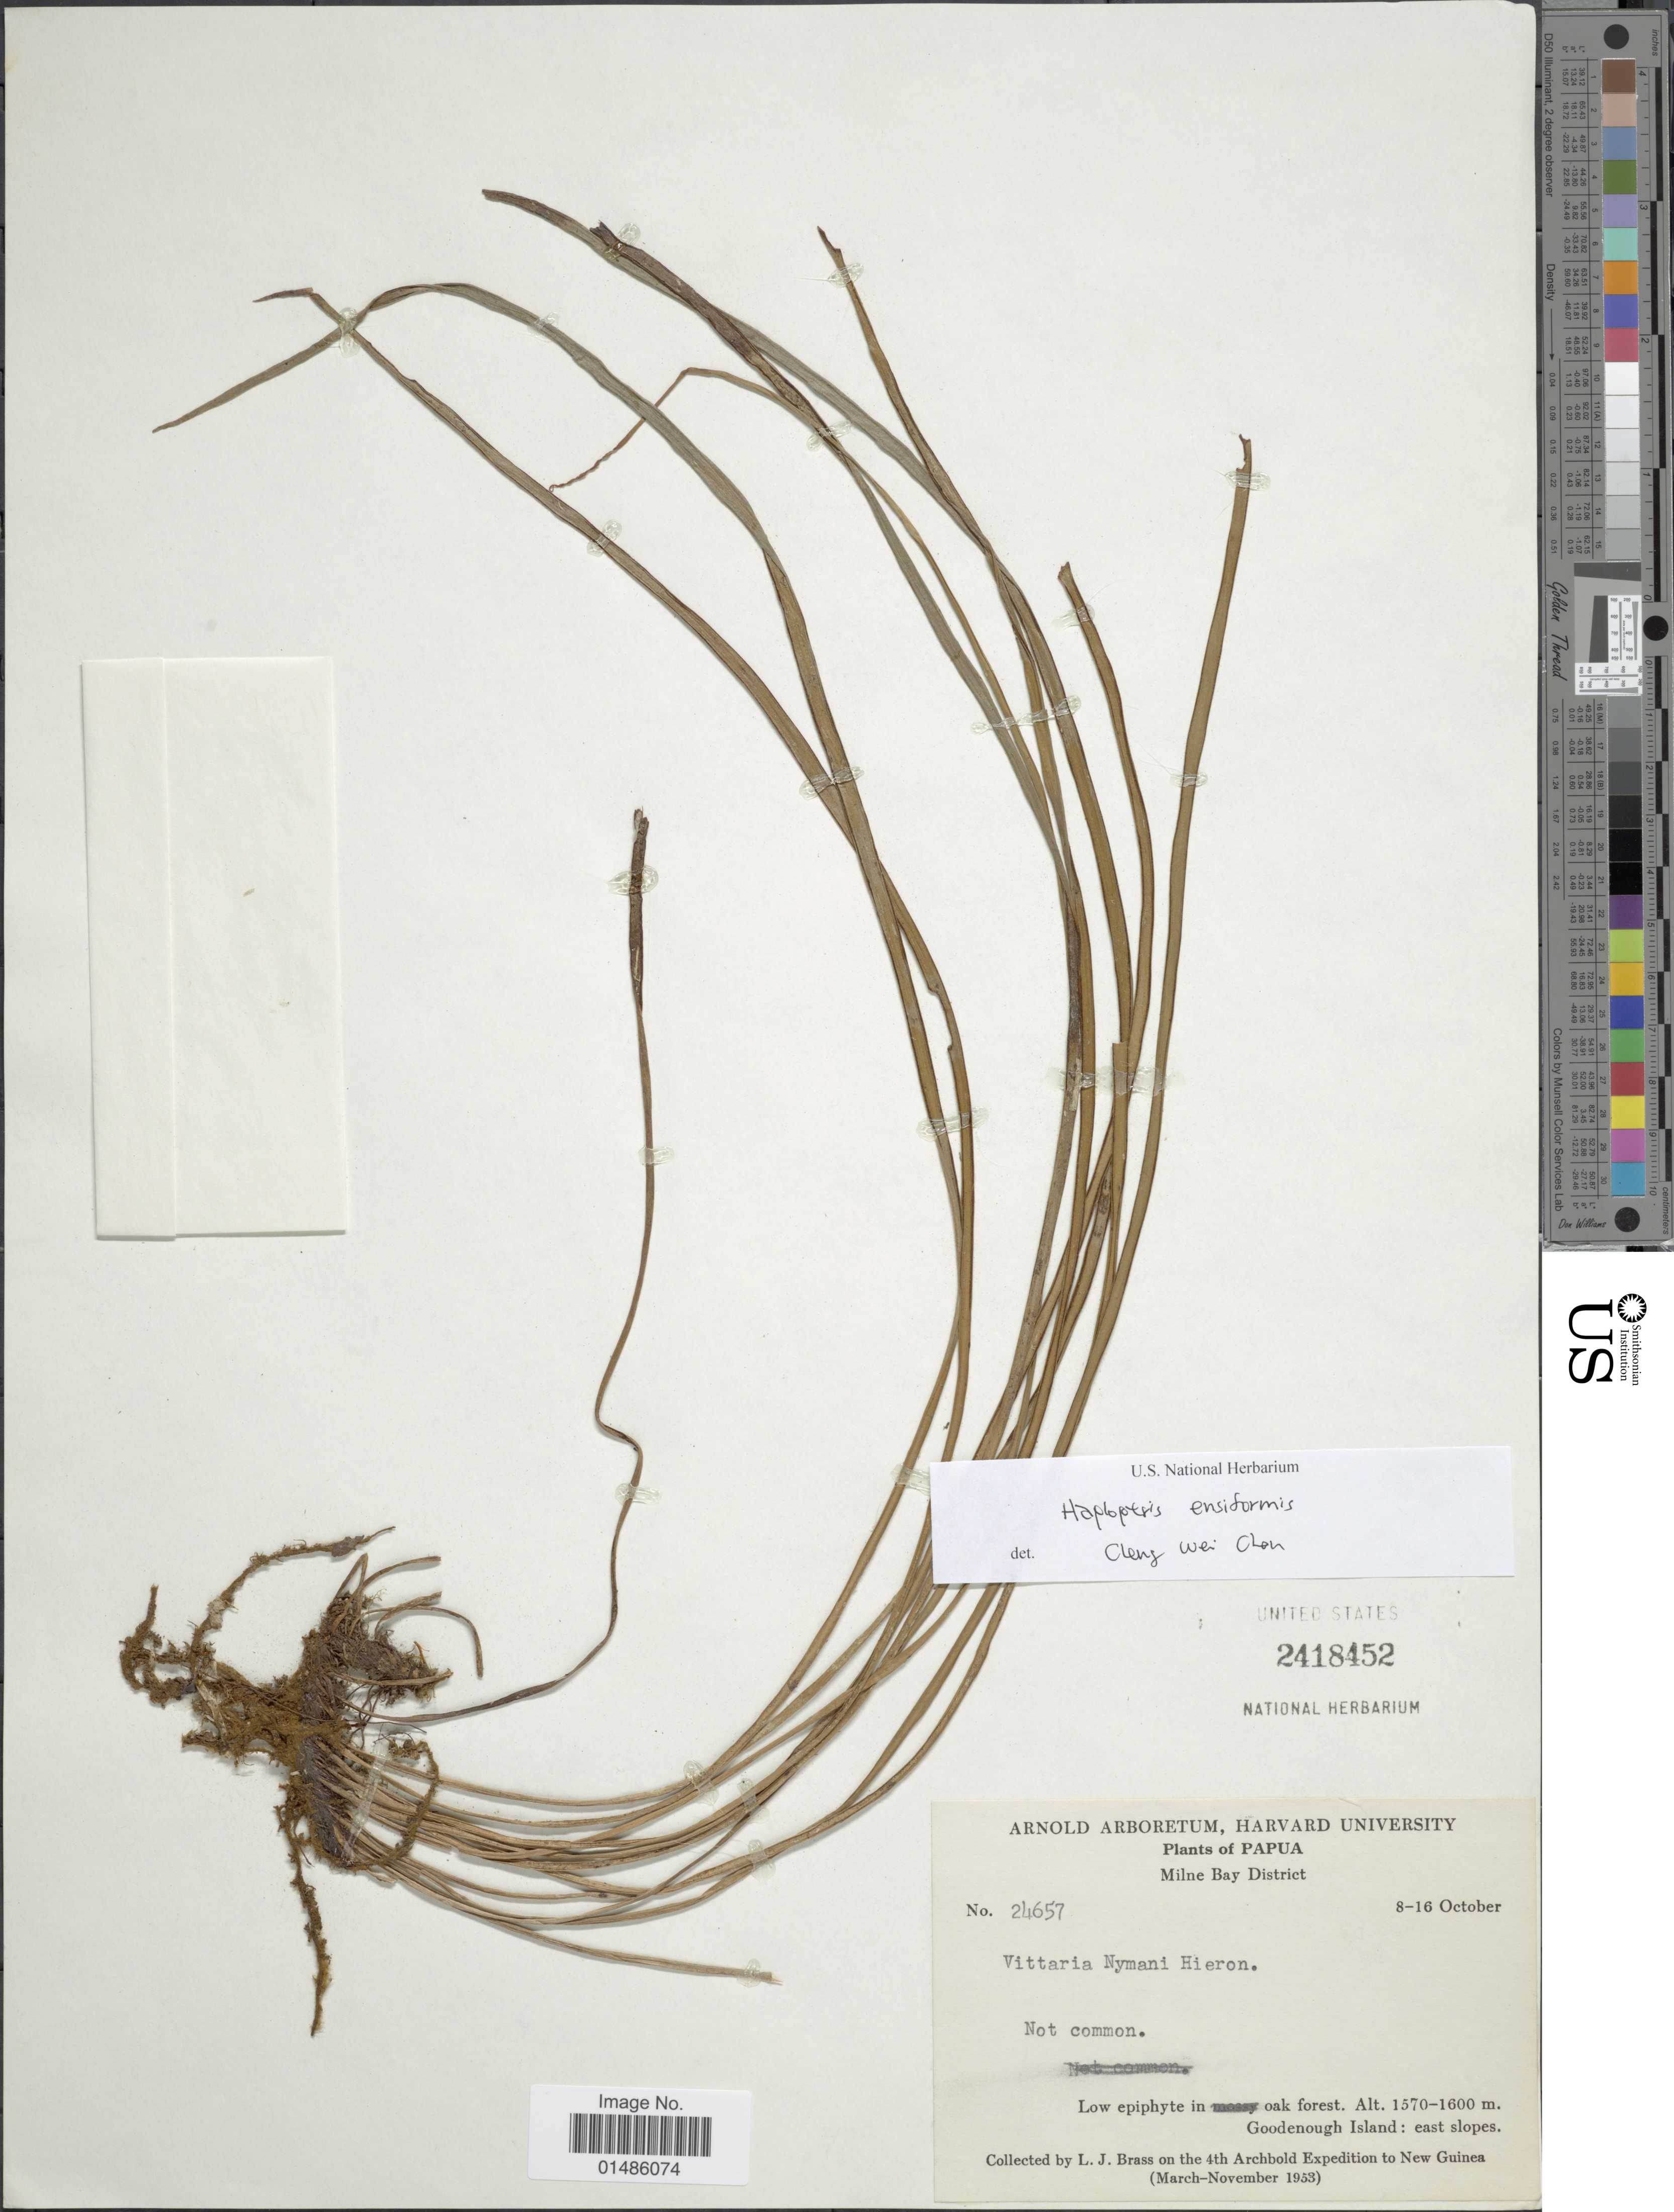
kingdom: Plantae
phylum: Tracheophyta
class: Polypodiopsida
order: Polypodiales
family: Pteridaceae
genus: Haplopteris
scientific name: Haplopteris ensiformis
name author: (Sw.) E.H. Crane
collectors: L. J. Brass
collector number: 24657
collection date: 1953-10-08/1953-10-16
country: Papua New Guinea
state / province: Milne Bay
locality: Low epiphyte in oak forest. Goodenough Island: east slopes.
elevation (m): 1570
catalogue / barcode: US 2418452